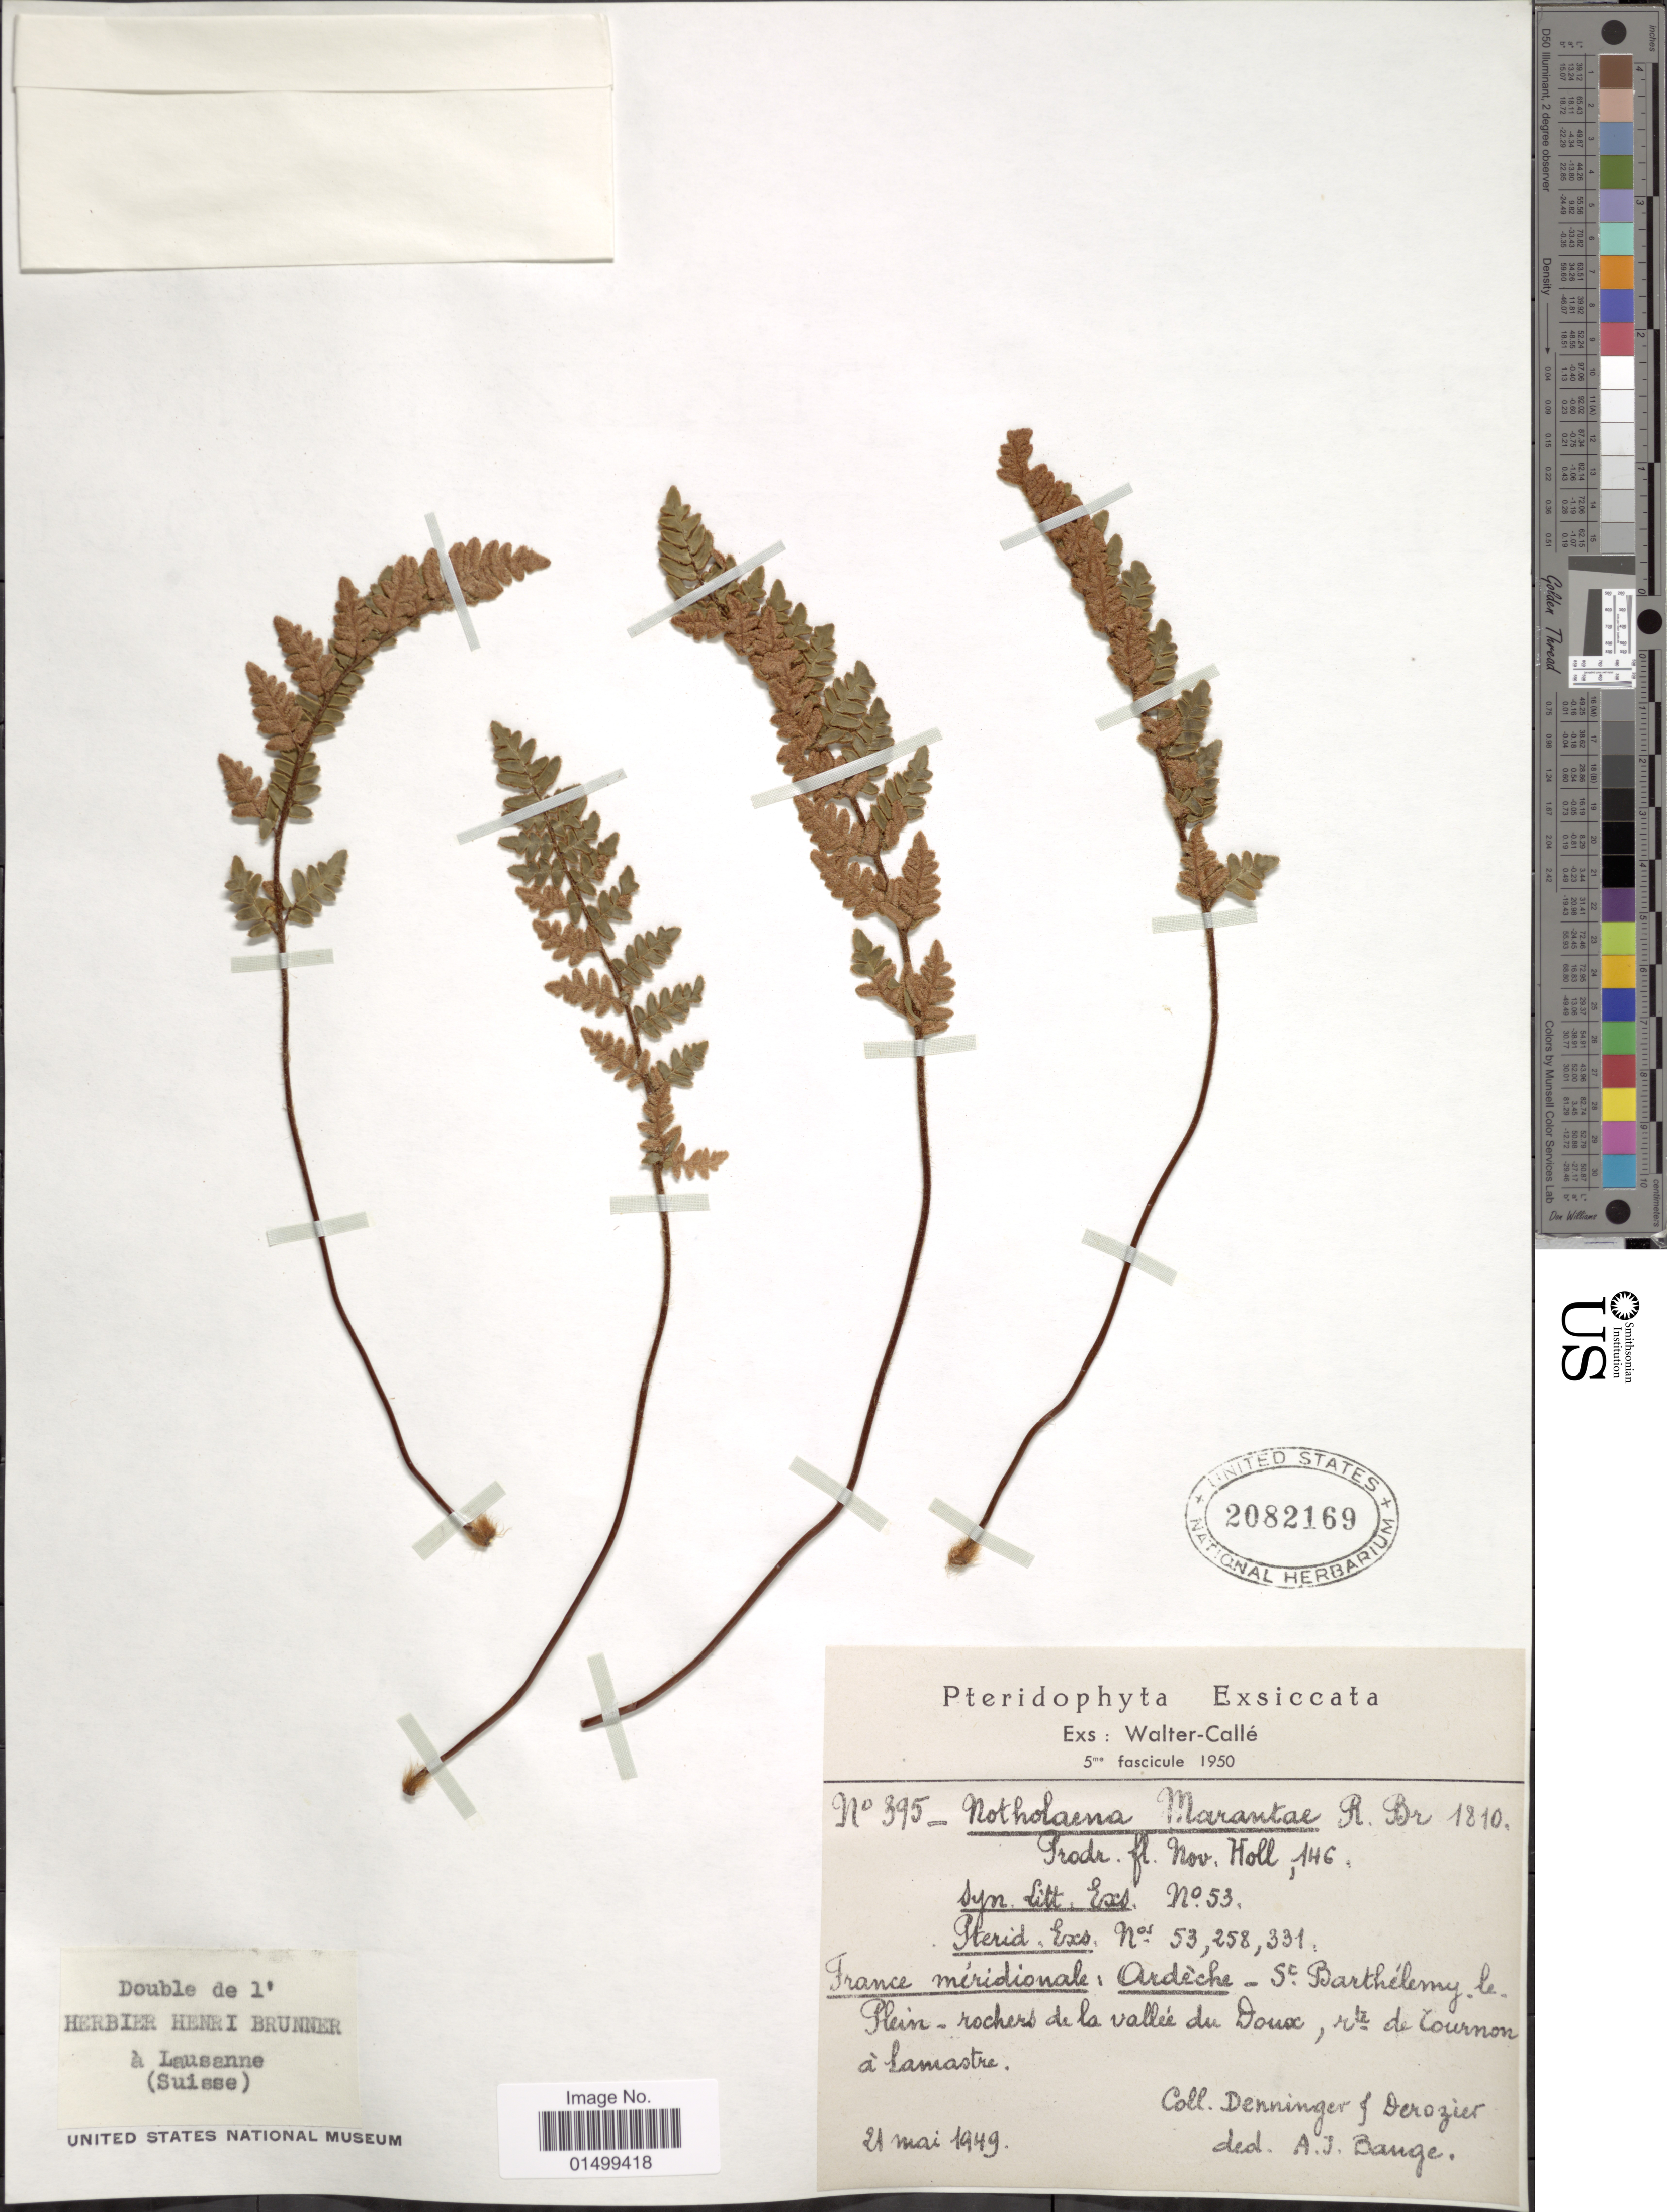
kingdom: Plantae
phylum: Tracheophyta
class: Polypodiopsida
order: Polypodiales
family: Pteridaceae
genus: Cheilanthes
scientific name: Cheilanthes marantae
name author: Domin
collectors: Denninger & Derozier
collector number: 395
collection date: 1949-05-21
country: France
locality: Ordeche - St. Barthelemy le Plein - rochers de la vallee du Doux, rte de Cournon a lamastre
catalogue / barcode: US 2082169